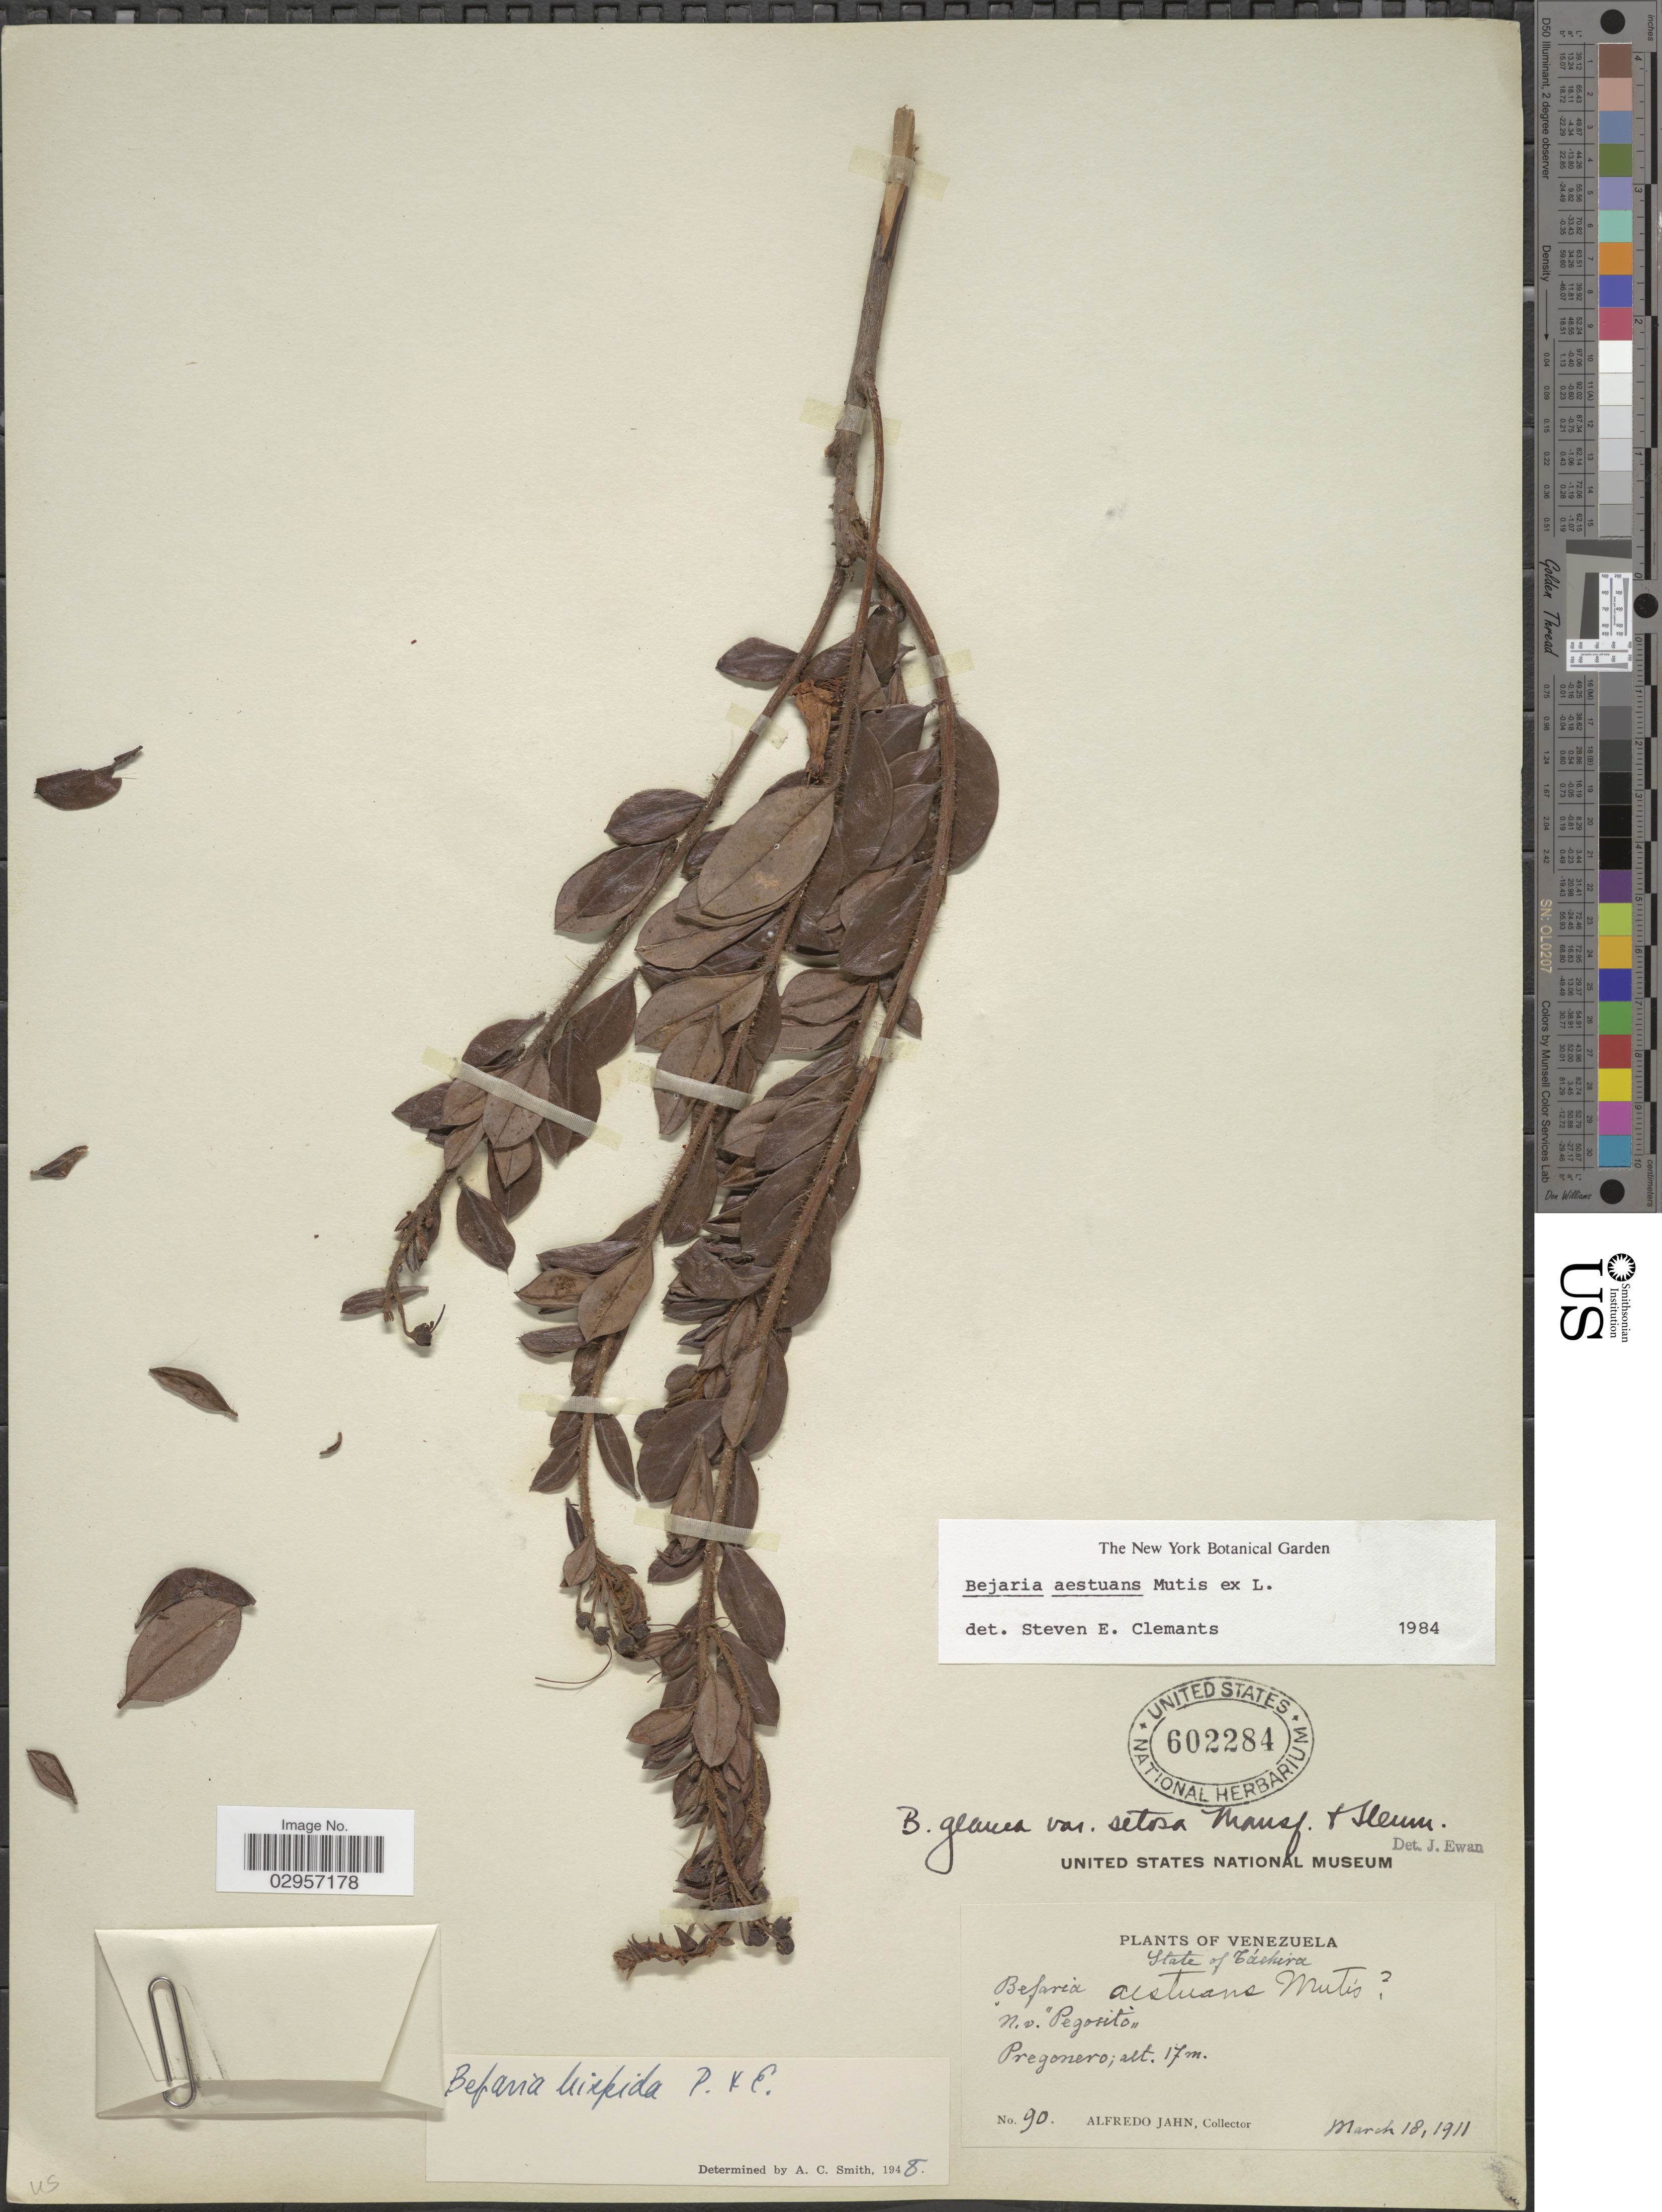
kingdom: Plantae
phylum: Tracheophyta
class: Magnoliopsida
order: Ericales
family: Ericaceae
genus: Befaria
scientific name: Befaria aestuans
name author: Mutis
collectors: A. Jahn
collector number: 90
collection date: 1911-03-18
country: Venezuela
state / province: Tachira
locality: State of Táchira. Pregonero.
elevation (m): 17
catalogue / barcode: US 602284